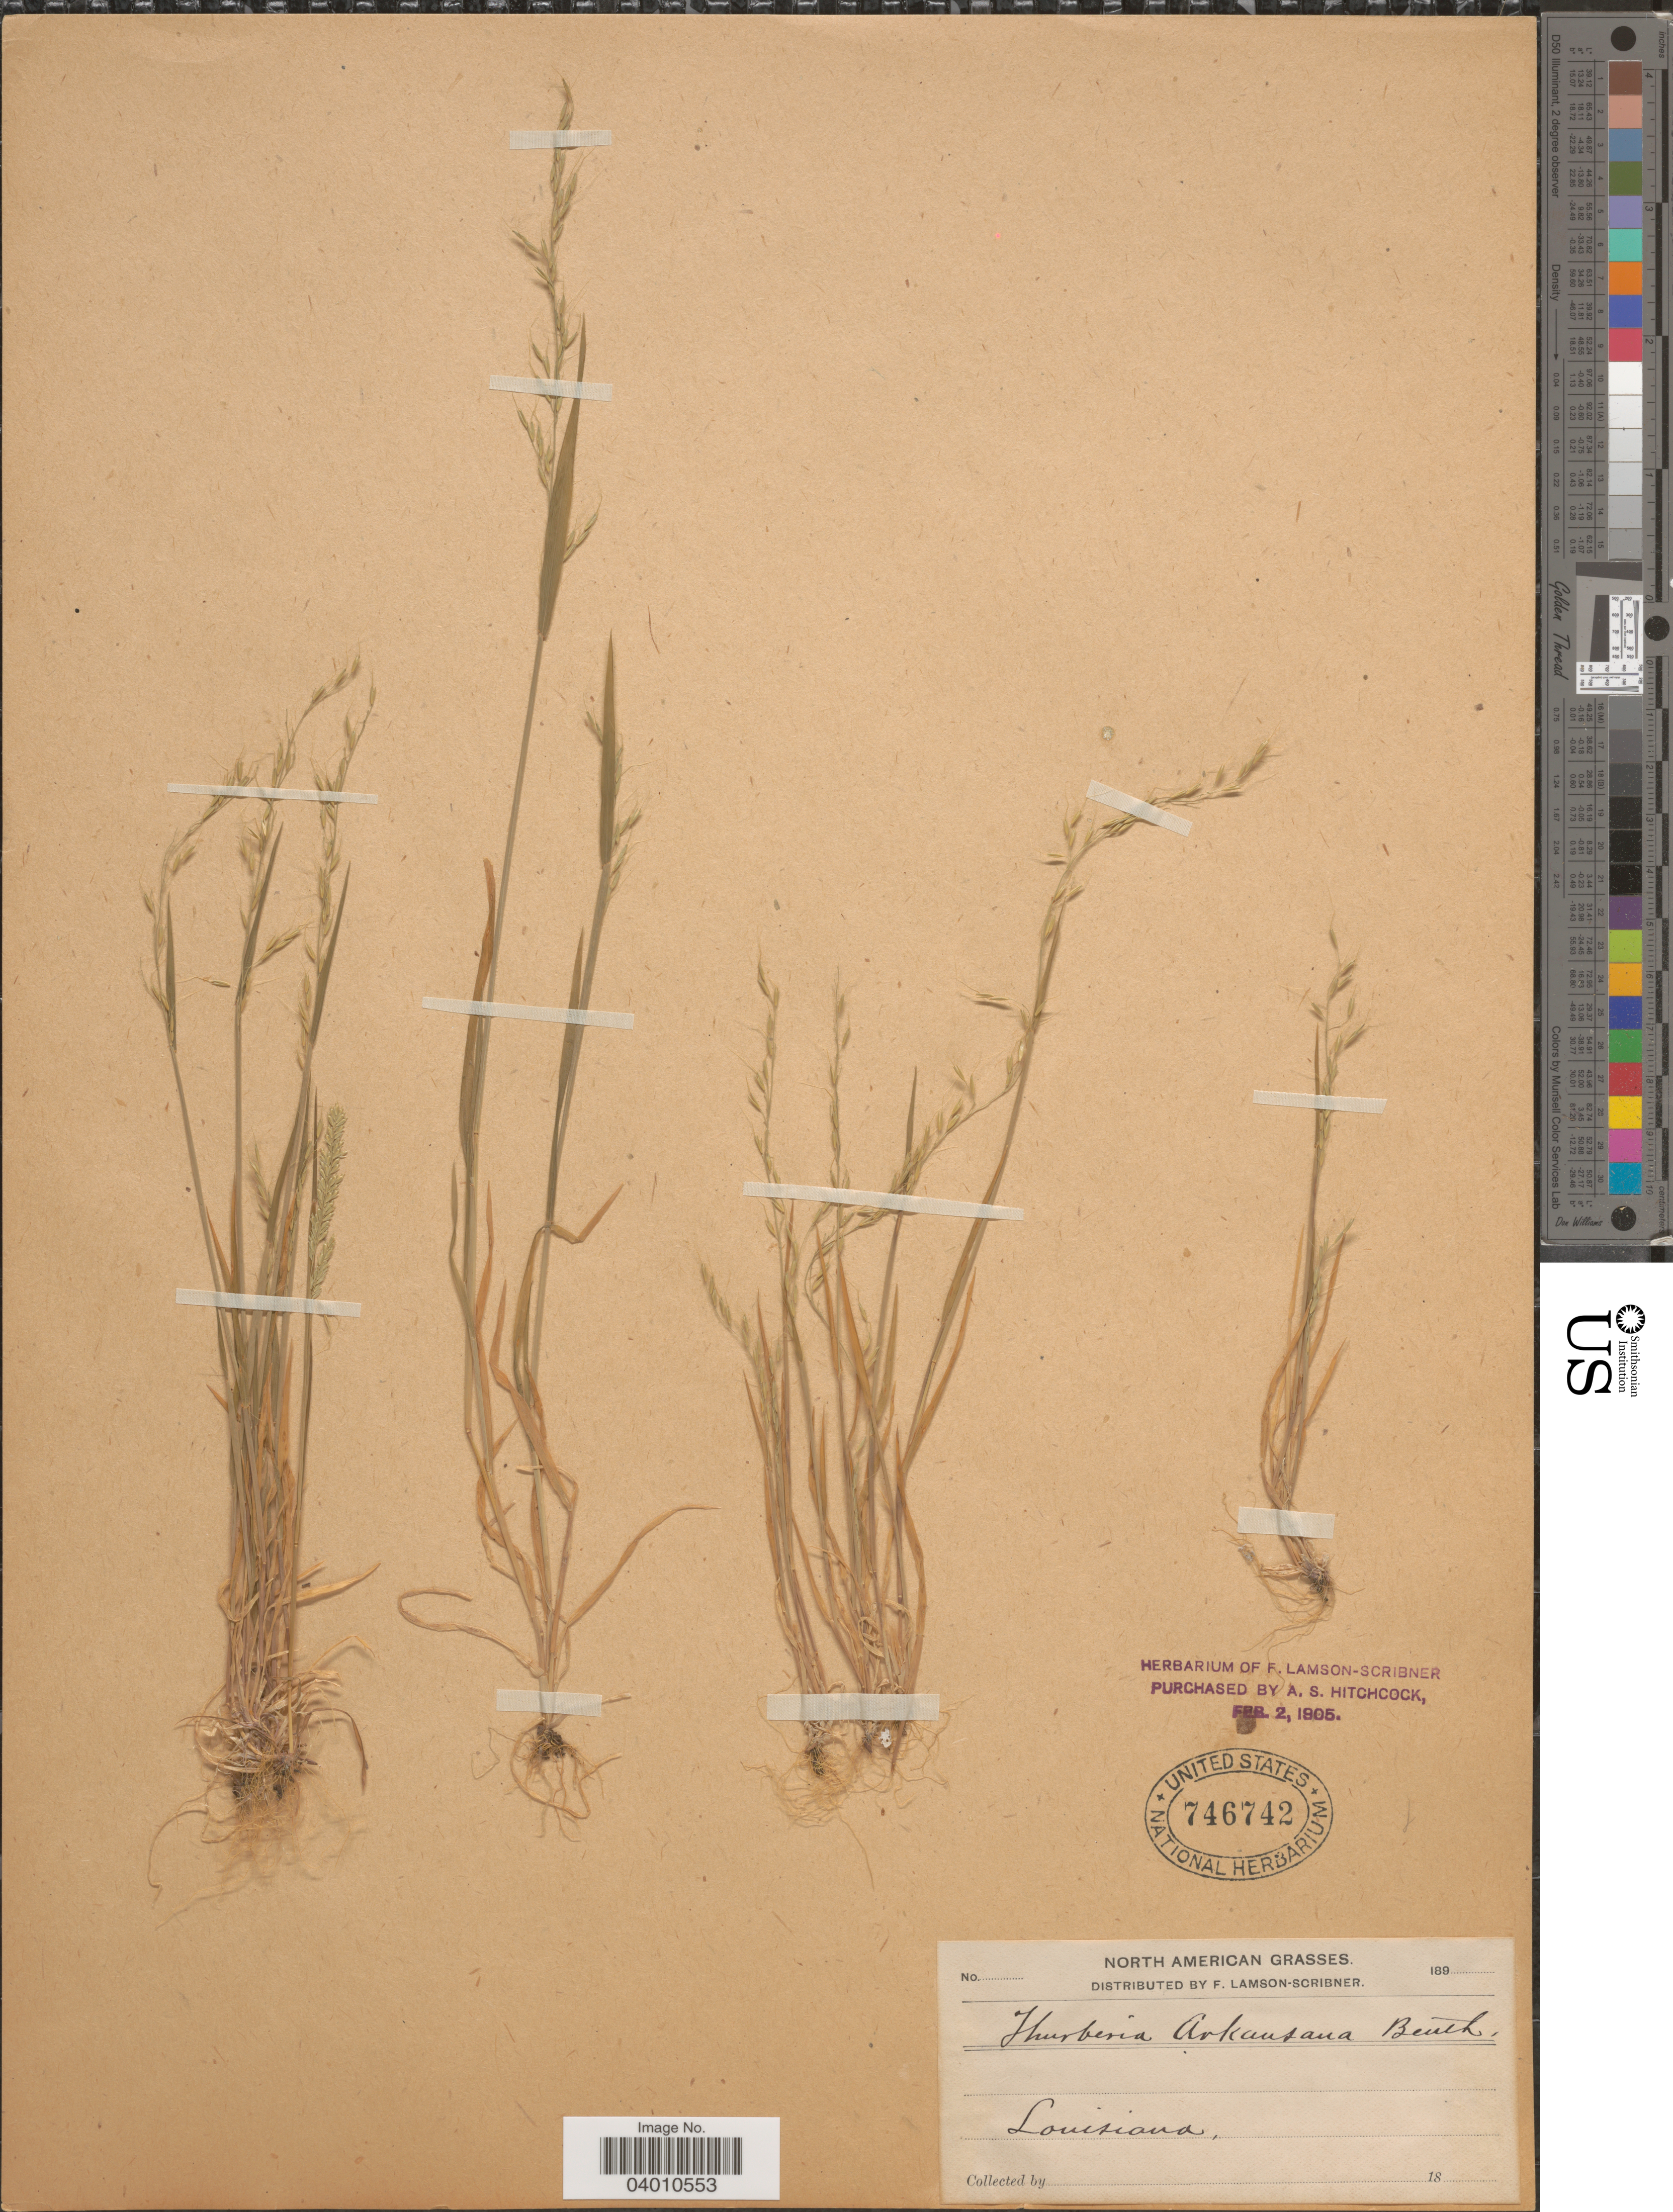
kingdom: Plantae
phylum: Tracheophyta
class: Liliopsida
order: Poales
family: Poaceae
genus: Limnodea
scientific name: Limnodea arkansana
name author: (Nutt.) L.H. Dewey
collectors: F. Lamson-Scribner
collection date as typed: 18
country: United States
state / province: Louisiana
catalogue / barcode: US 746742